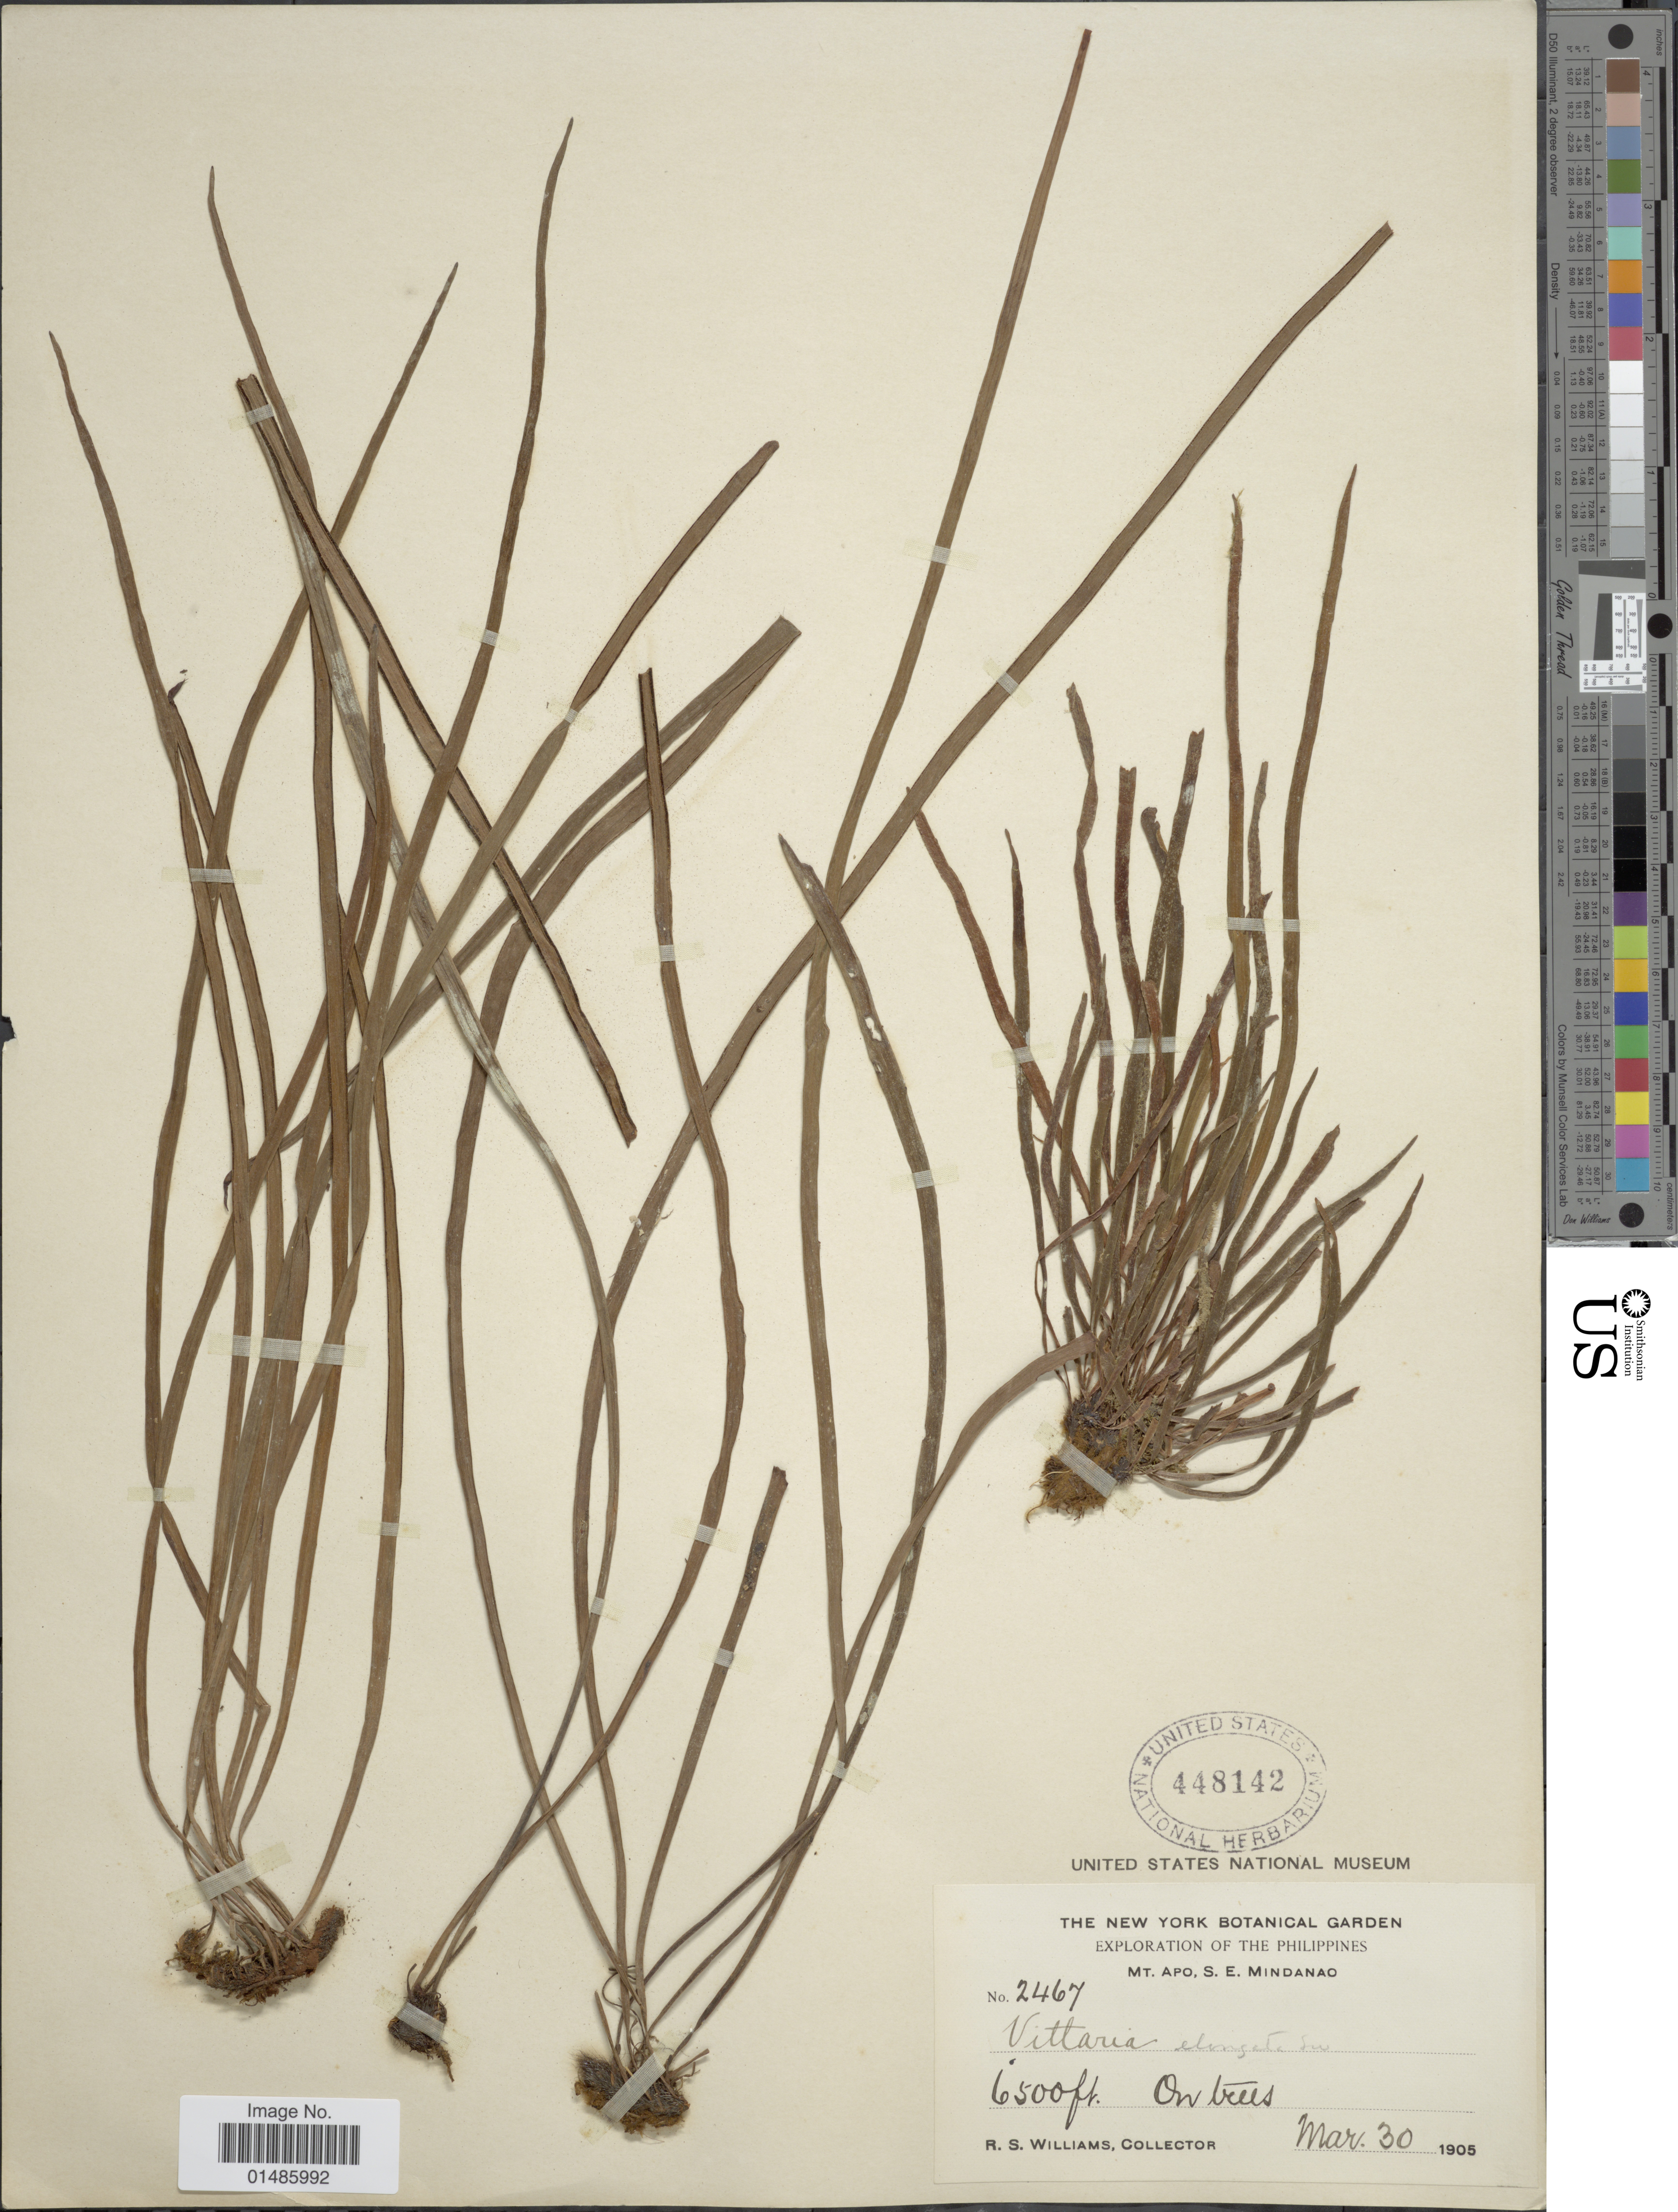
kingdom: Plantae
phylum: Tracheophyta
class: Polypodiopsida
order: Polypodiales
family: Pteridaceae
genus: Haplopteris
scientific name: Haplopteris elongata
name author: (Sw.) Crane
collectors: R. S. Williams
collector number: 2467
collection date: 1905-03-30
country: Philippines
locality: Mt. Apo, S.E. Mindanao.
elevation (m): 1981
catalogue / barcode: US 448142